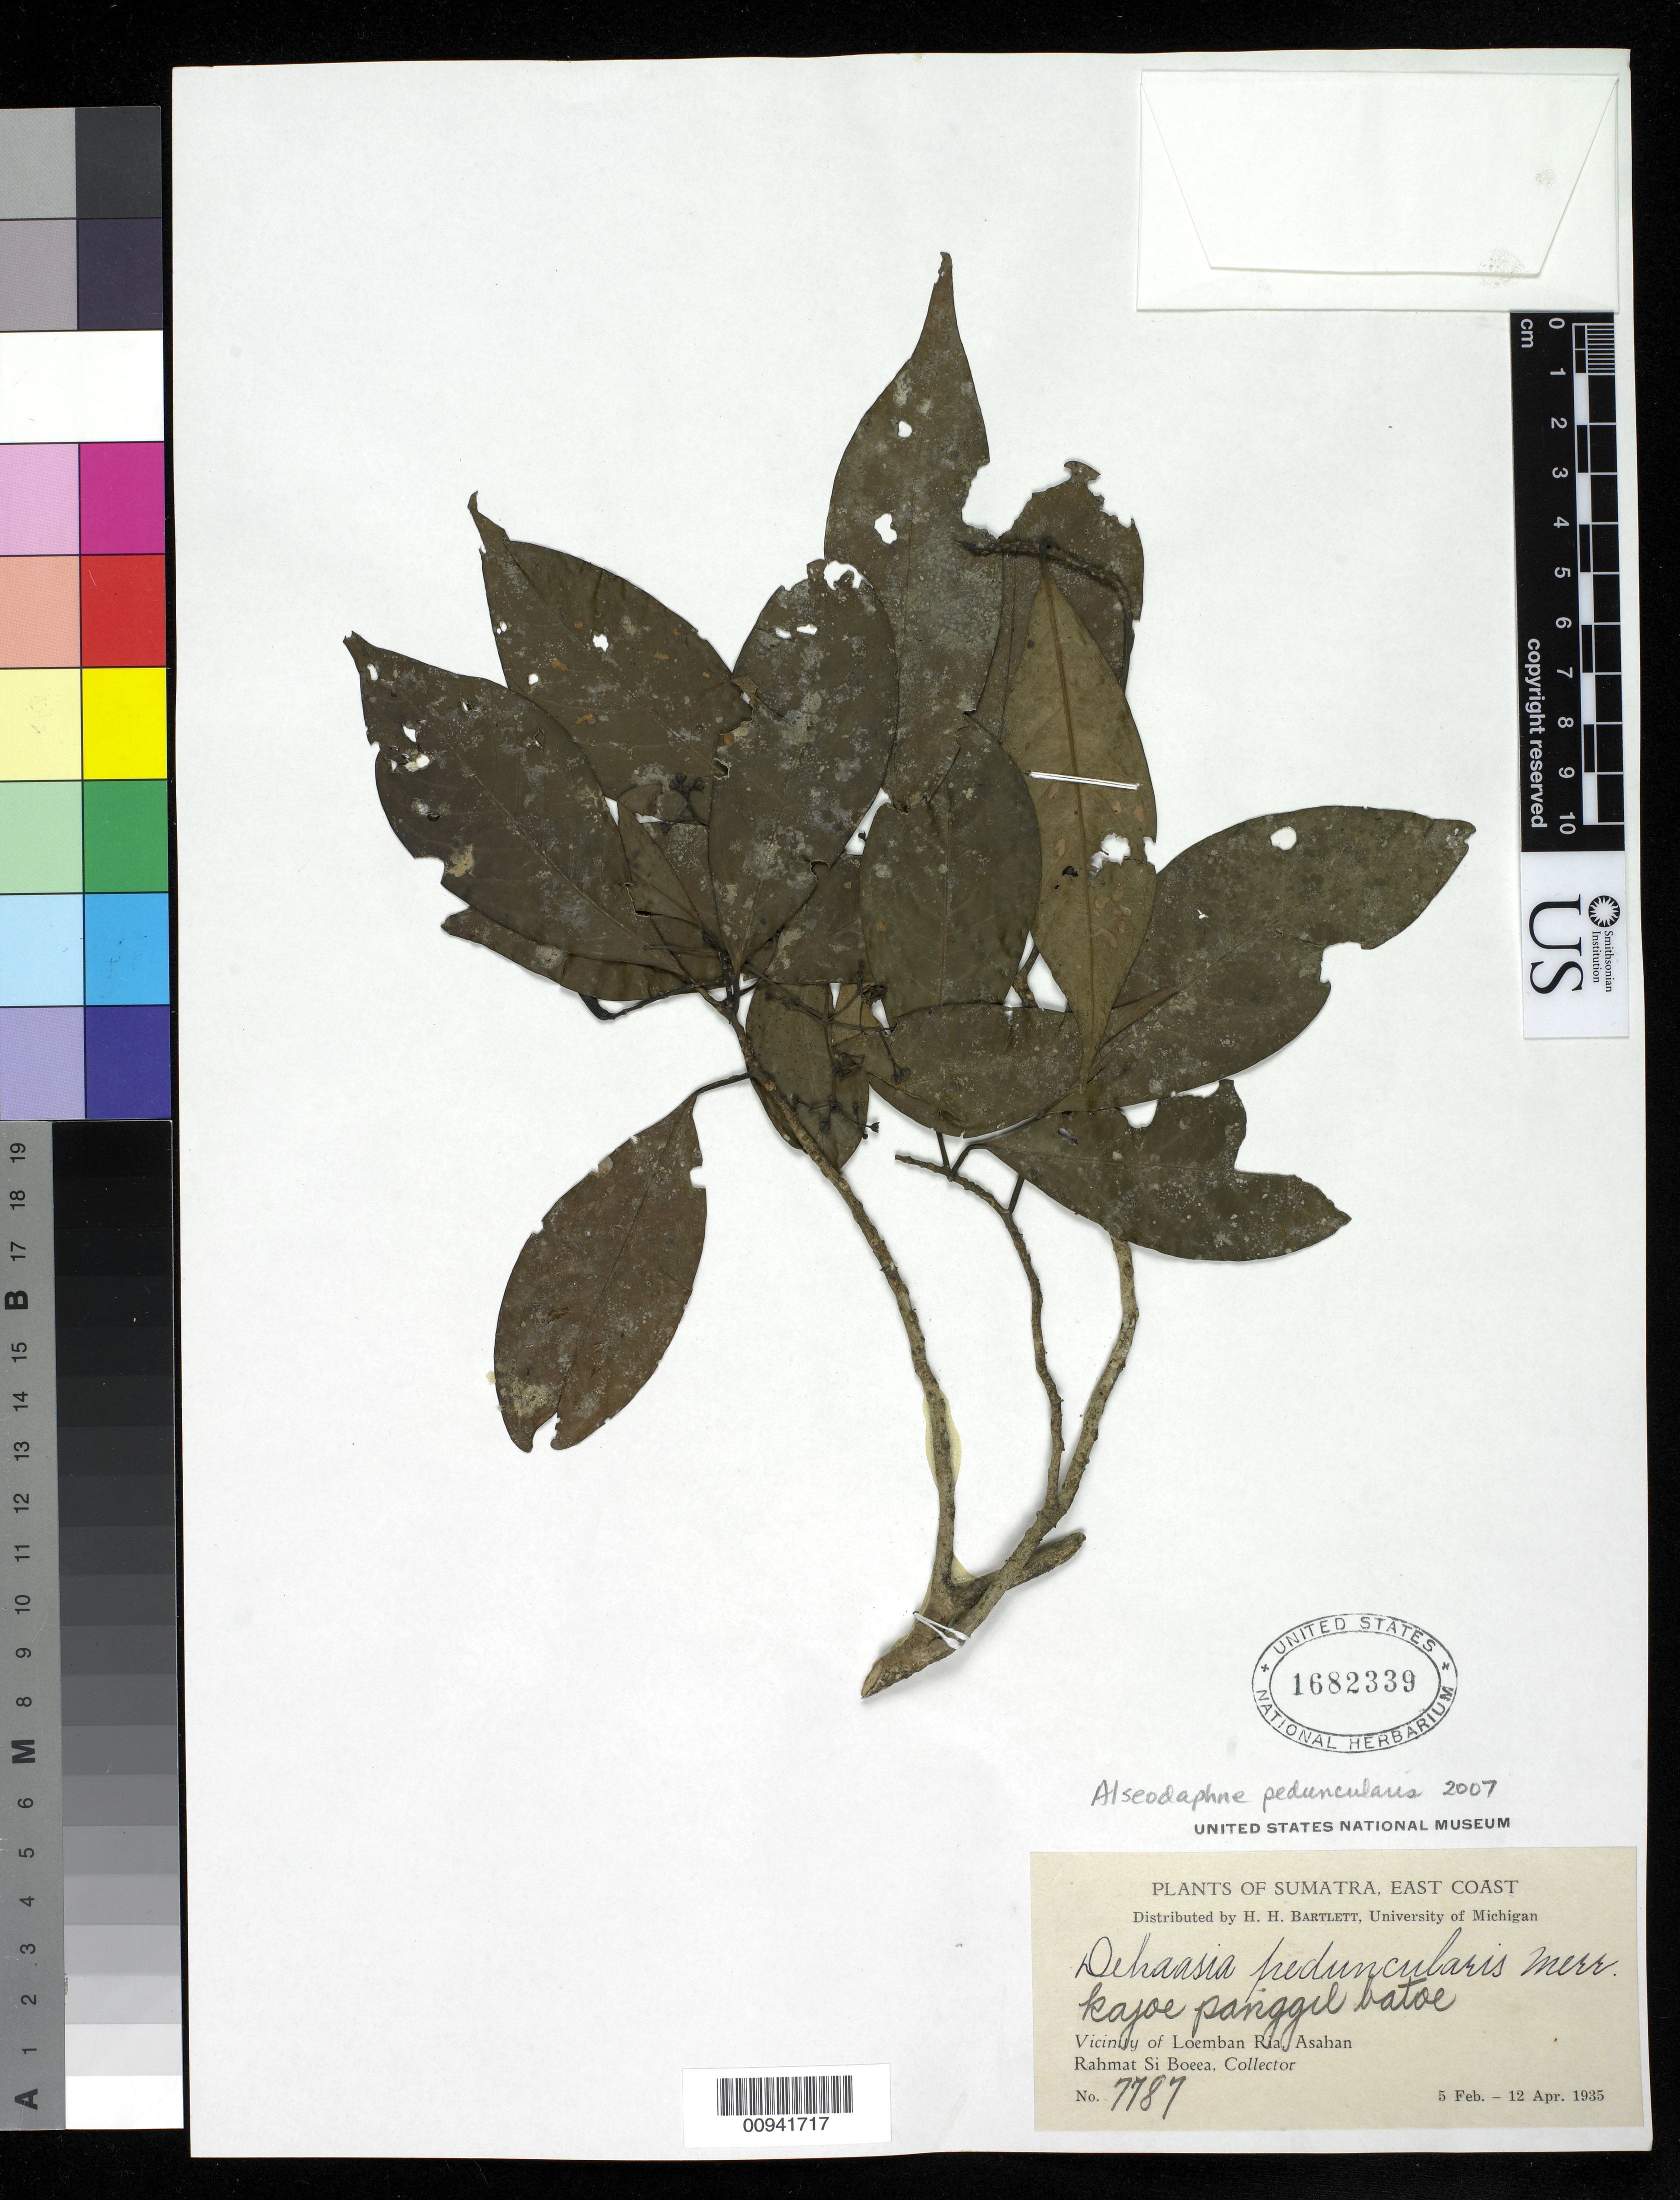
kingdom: Plantae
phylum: Tracheophyta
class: Magnoliopsida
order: Laurales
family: Lauraceae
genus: Alseodaphne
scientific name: Alseodaphne peduncularis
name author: (Wall. & Nees) Meisn.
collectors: Rahmat Si Boeea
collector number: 7787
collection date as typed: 05 Feb 1935 to 12 Apr 1935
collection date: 1935-02-05/1935-04-12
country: Indonesia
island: Sumatra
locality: Vicinity of Loemban Rai, Asahan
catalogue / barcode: US 1682339